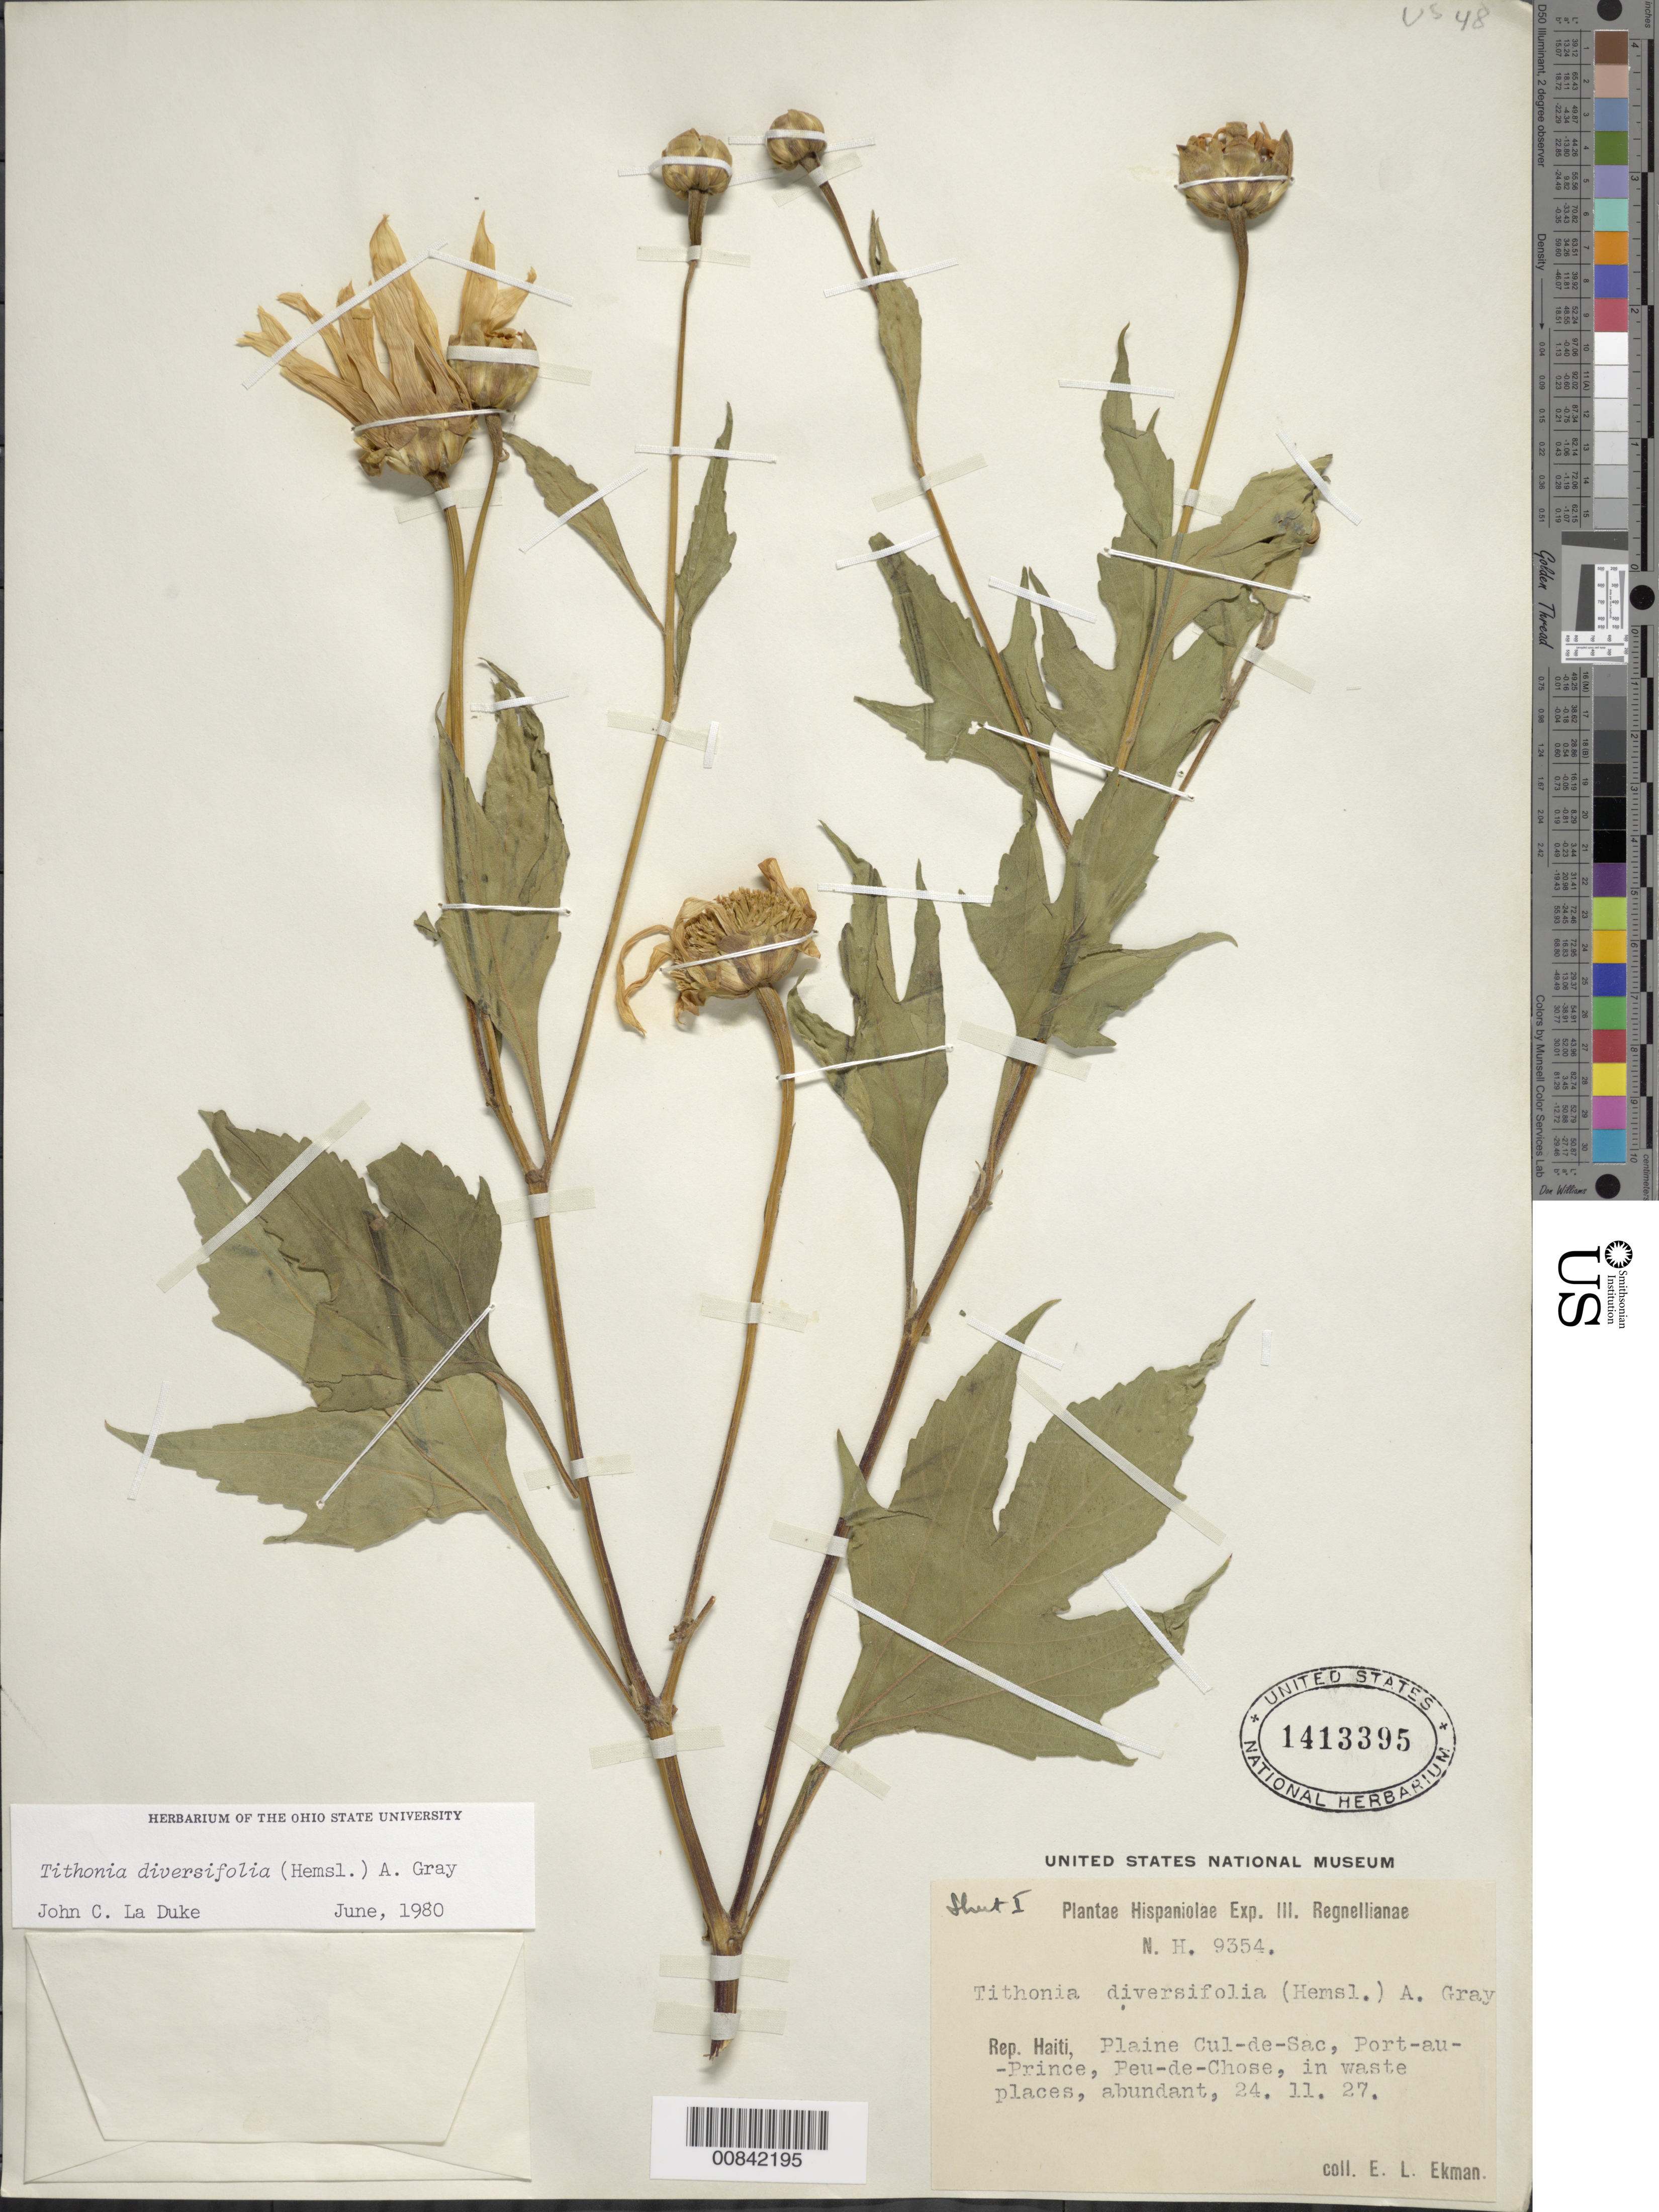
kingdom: Plantae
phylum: Tracheophyta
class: Magnoliopsida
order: Asterales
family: Asteraceae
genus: Tithonia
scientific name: Tithonia diversifolia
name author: (Hemsl.) A. Gray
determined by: La Duke, J. C.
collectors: E. L. Ekman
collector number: H 9354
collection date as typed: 24 Nov 1927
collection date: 1927-11-24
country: Haiti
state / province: Ouest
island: Hispaniola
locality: Plaine Cul-de-Sac, Port-au-Prince, Peu-de-Chose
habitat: Waste places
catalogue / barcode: US 1413395